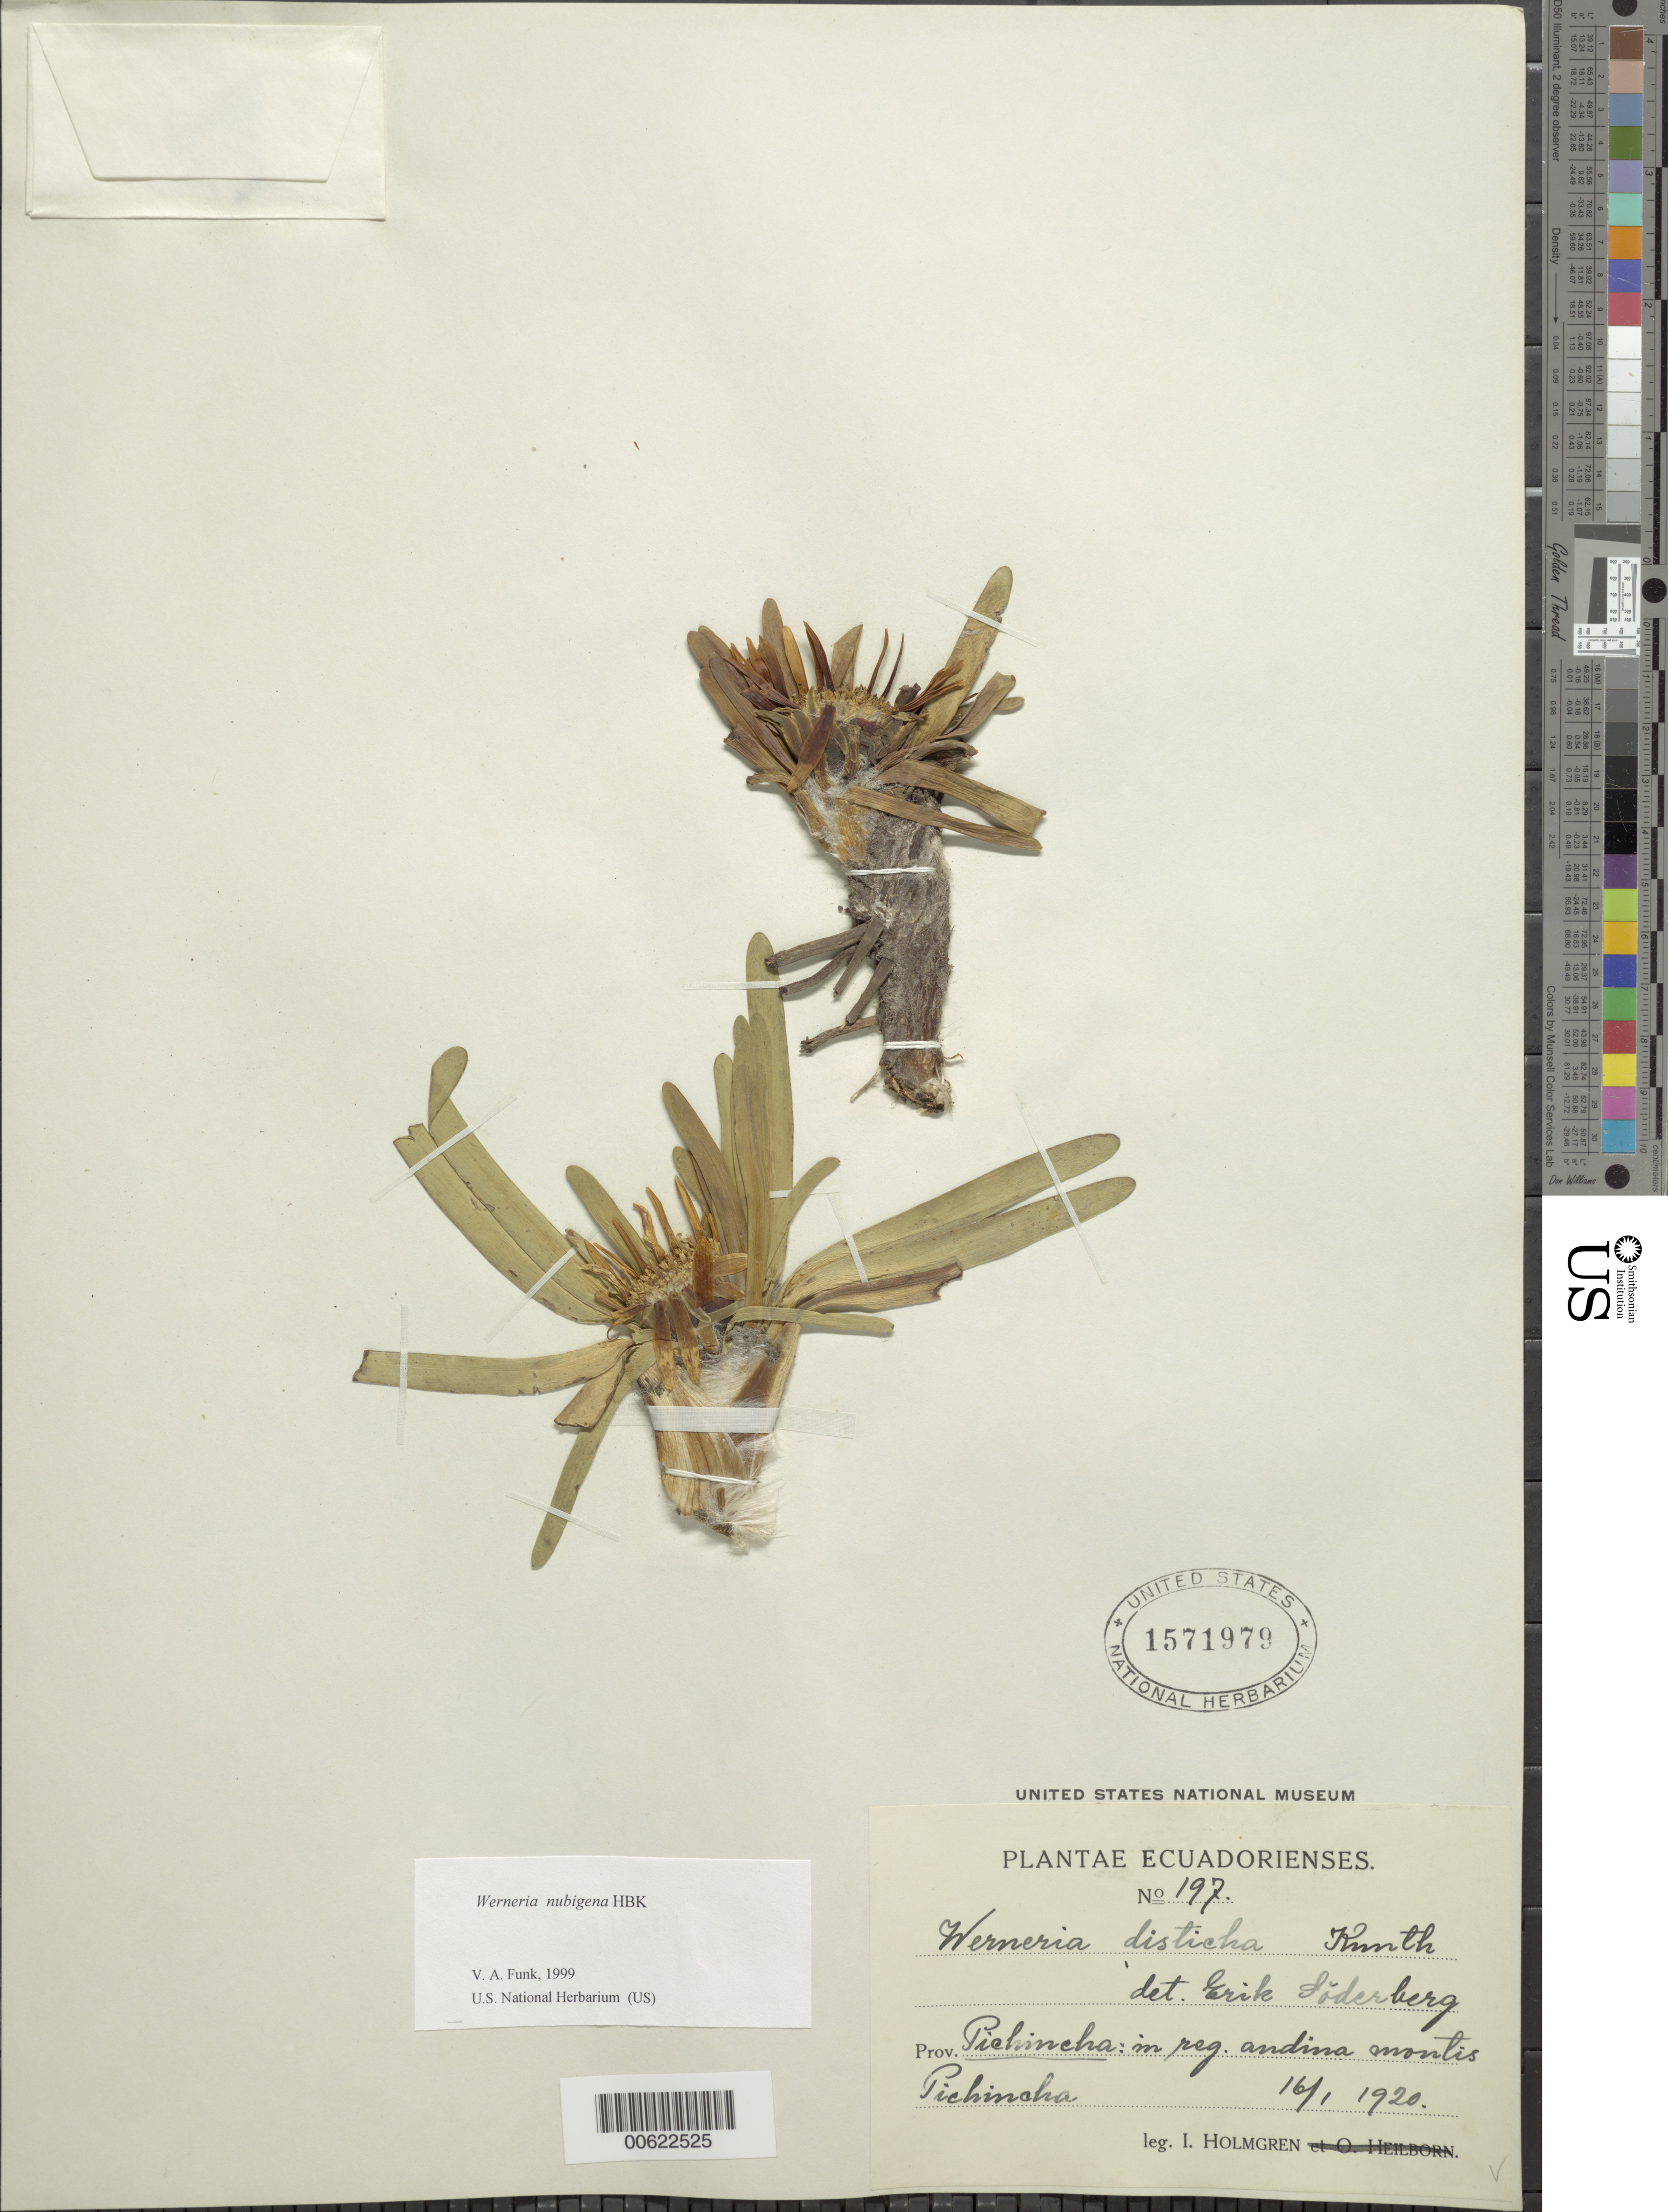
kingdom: Plantae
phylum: Tracheophyta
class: Magnoliopsida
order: Asterales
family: Asteraceae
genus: Werneria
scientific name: Werneria nubigena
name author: Kunth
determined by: Funk, Vicki A., (BOT), Smithsonian Institution - National Museum of Natural History (UNITED STATES)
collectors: I. A. Holmgren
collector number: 197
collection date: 1920-01-16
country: Ecuador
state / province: Pichincha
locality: In reg. andina montis Pichincha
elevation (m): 4600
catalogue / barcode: US 1571979